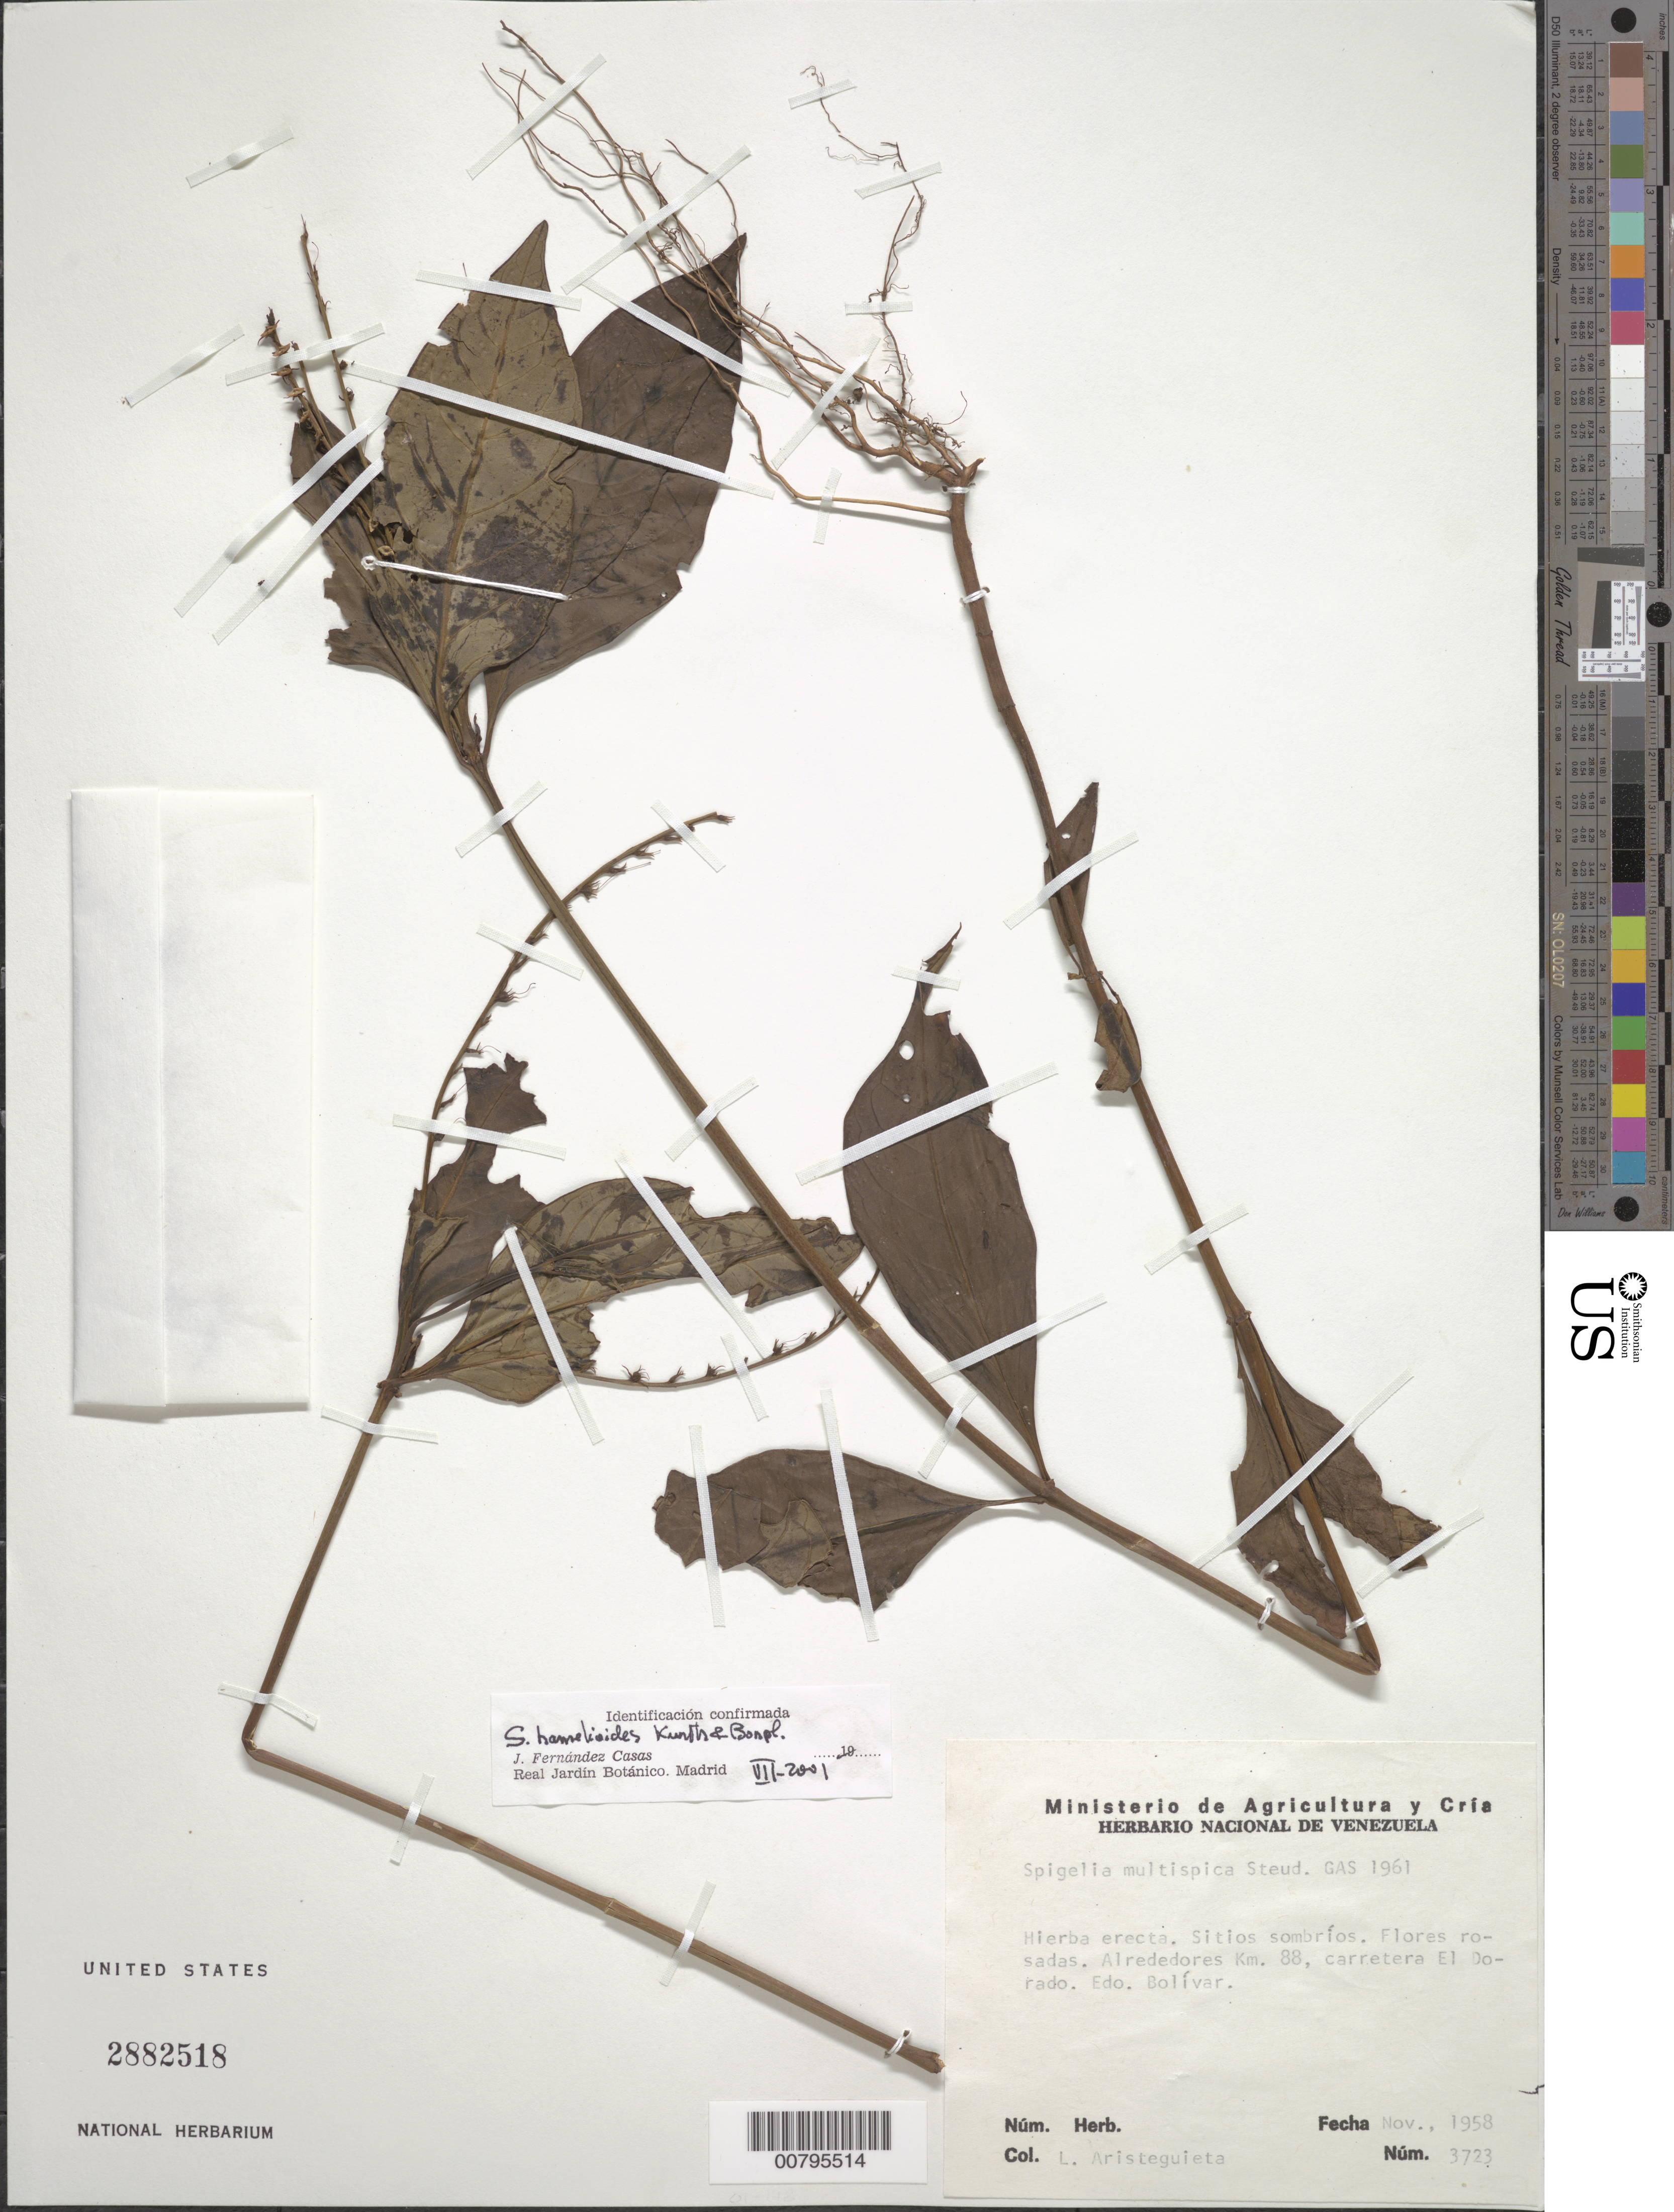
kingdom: Plantae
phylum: Tracheophyta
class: Magnoliopsida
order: Gentianales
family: Loganiaceae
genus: Spigelia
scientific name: Spigelia multispica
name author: Steud.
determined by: Fernández Casas, F. J.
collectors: L. Aristeguieta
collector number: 3723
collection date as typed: Nov-58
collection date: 1958-11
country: Venezuela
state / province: Bolívar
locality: Carretera El Dorado, km 88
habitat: Sitios sombrios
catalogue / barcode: US 2882518